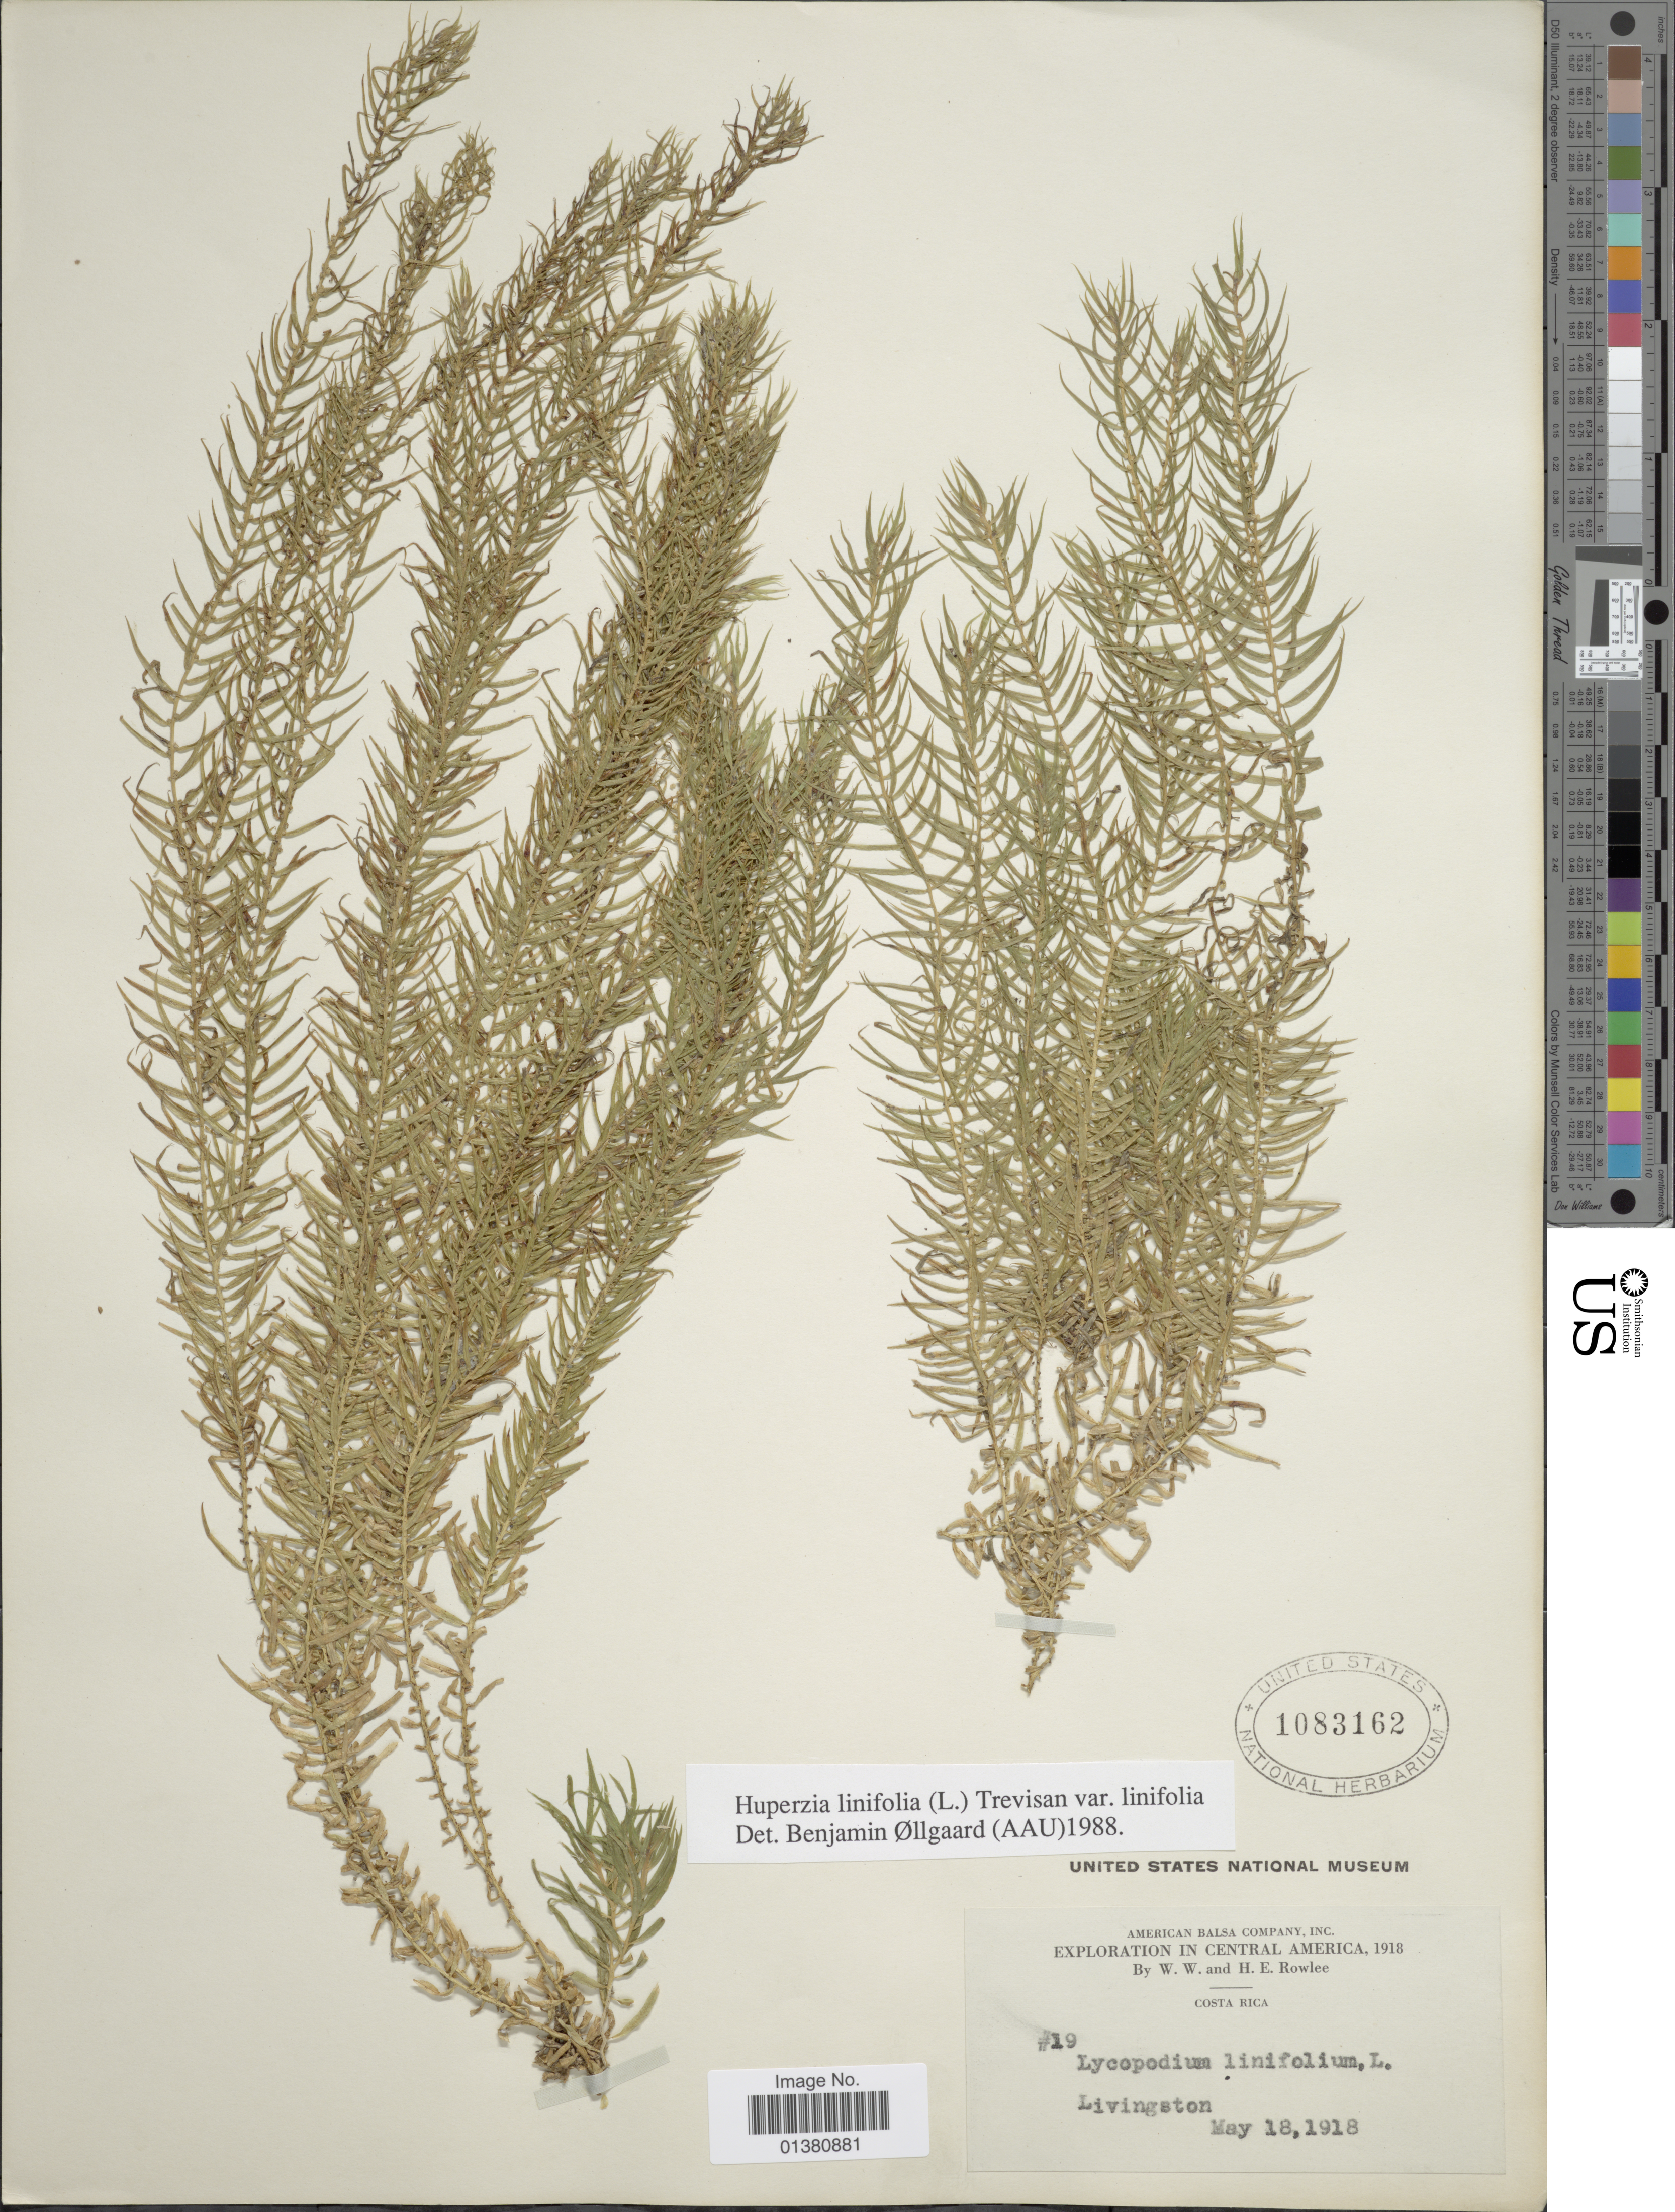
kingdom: Plantae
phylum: Tracheophyta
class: Lycopodiopsida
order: Lycopodiales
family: Lycopodiaceae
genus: Phlegmariurus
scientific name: Phlegmariurus linifolius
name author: (L.) B. Øllg.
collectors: W. W. Rowlee & H. E. Rowlee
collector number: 19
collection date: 1918-05-18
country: Costa Rica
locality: Livingston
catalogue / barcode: US 1083162